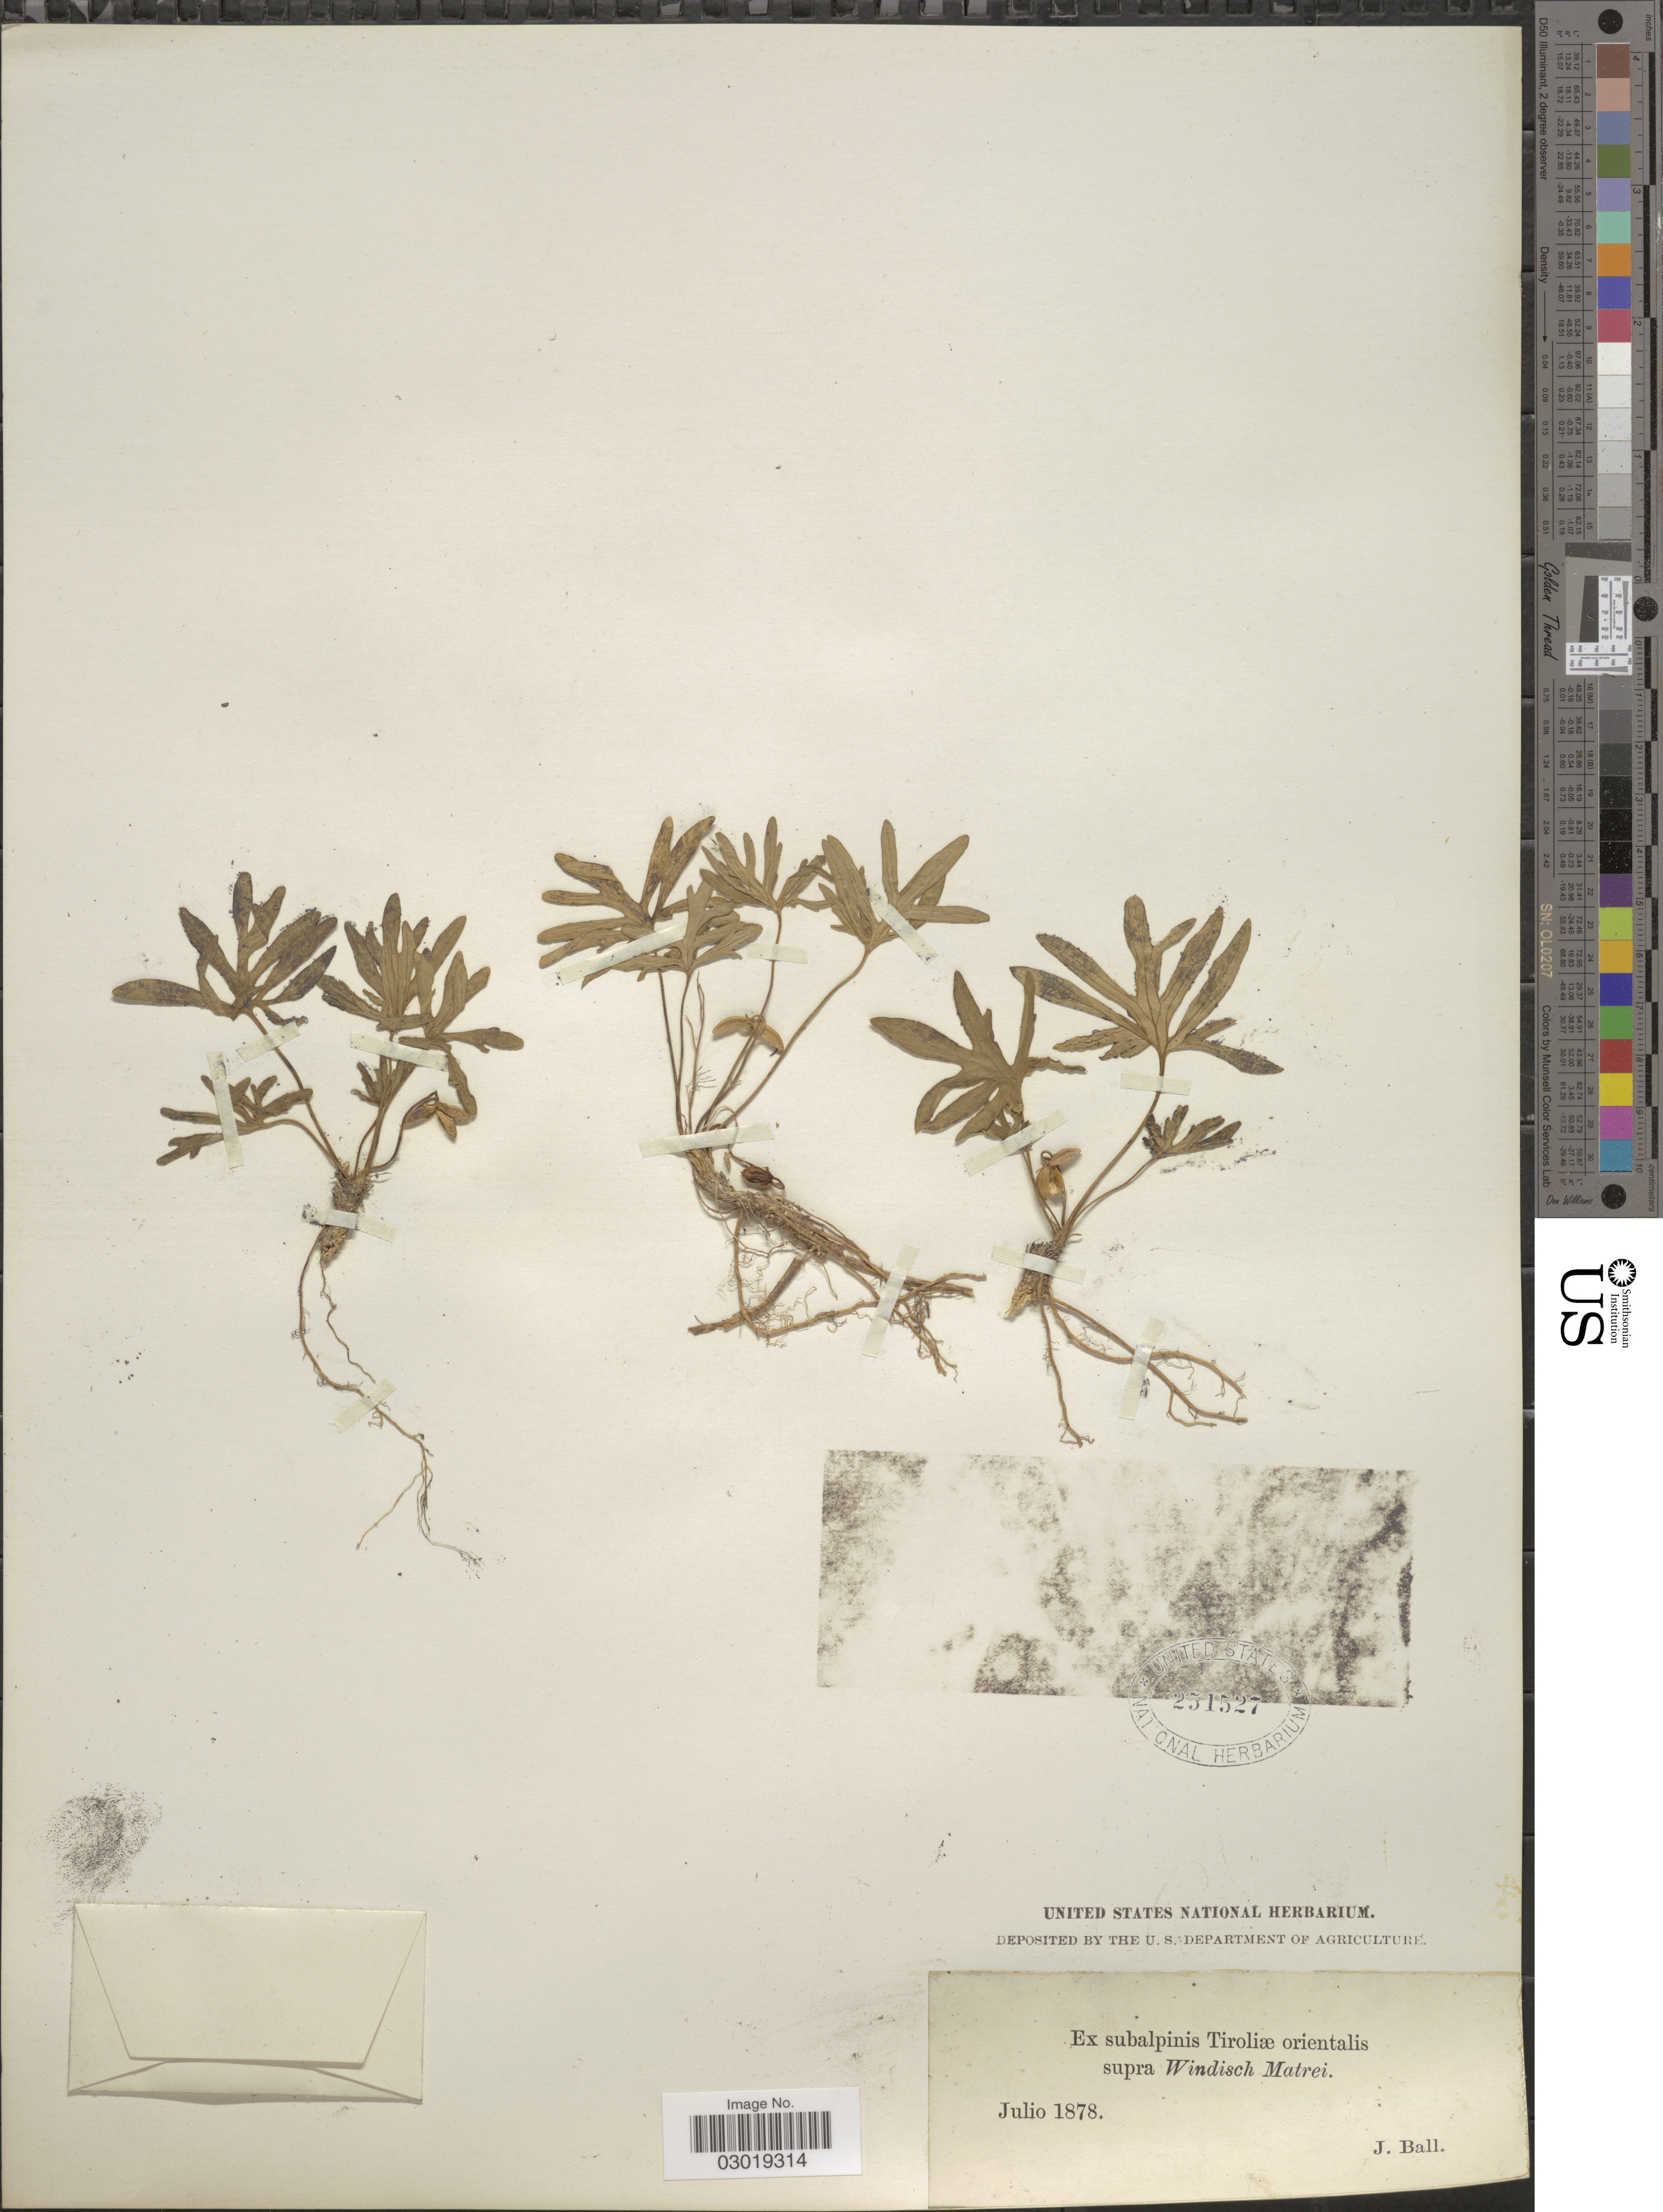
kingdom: Plantae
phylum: Tracheophyta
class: Magnoliopsida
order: Malpighiales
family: Violaceae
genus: Viola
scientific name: Viola sp.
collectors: J. Ball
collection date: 1878-07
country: Austria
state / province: Tirol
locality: Subalpinis Tiroliæ orientalis supra Windisch Matrei.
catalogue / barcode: US 251527